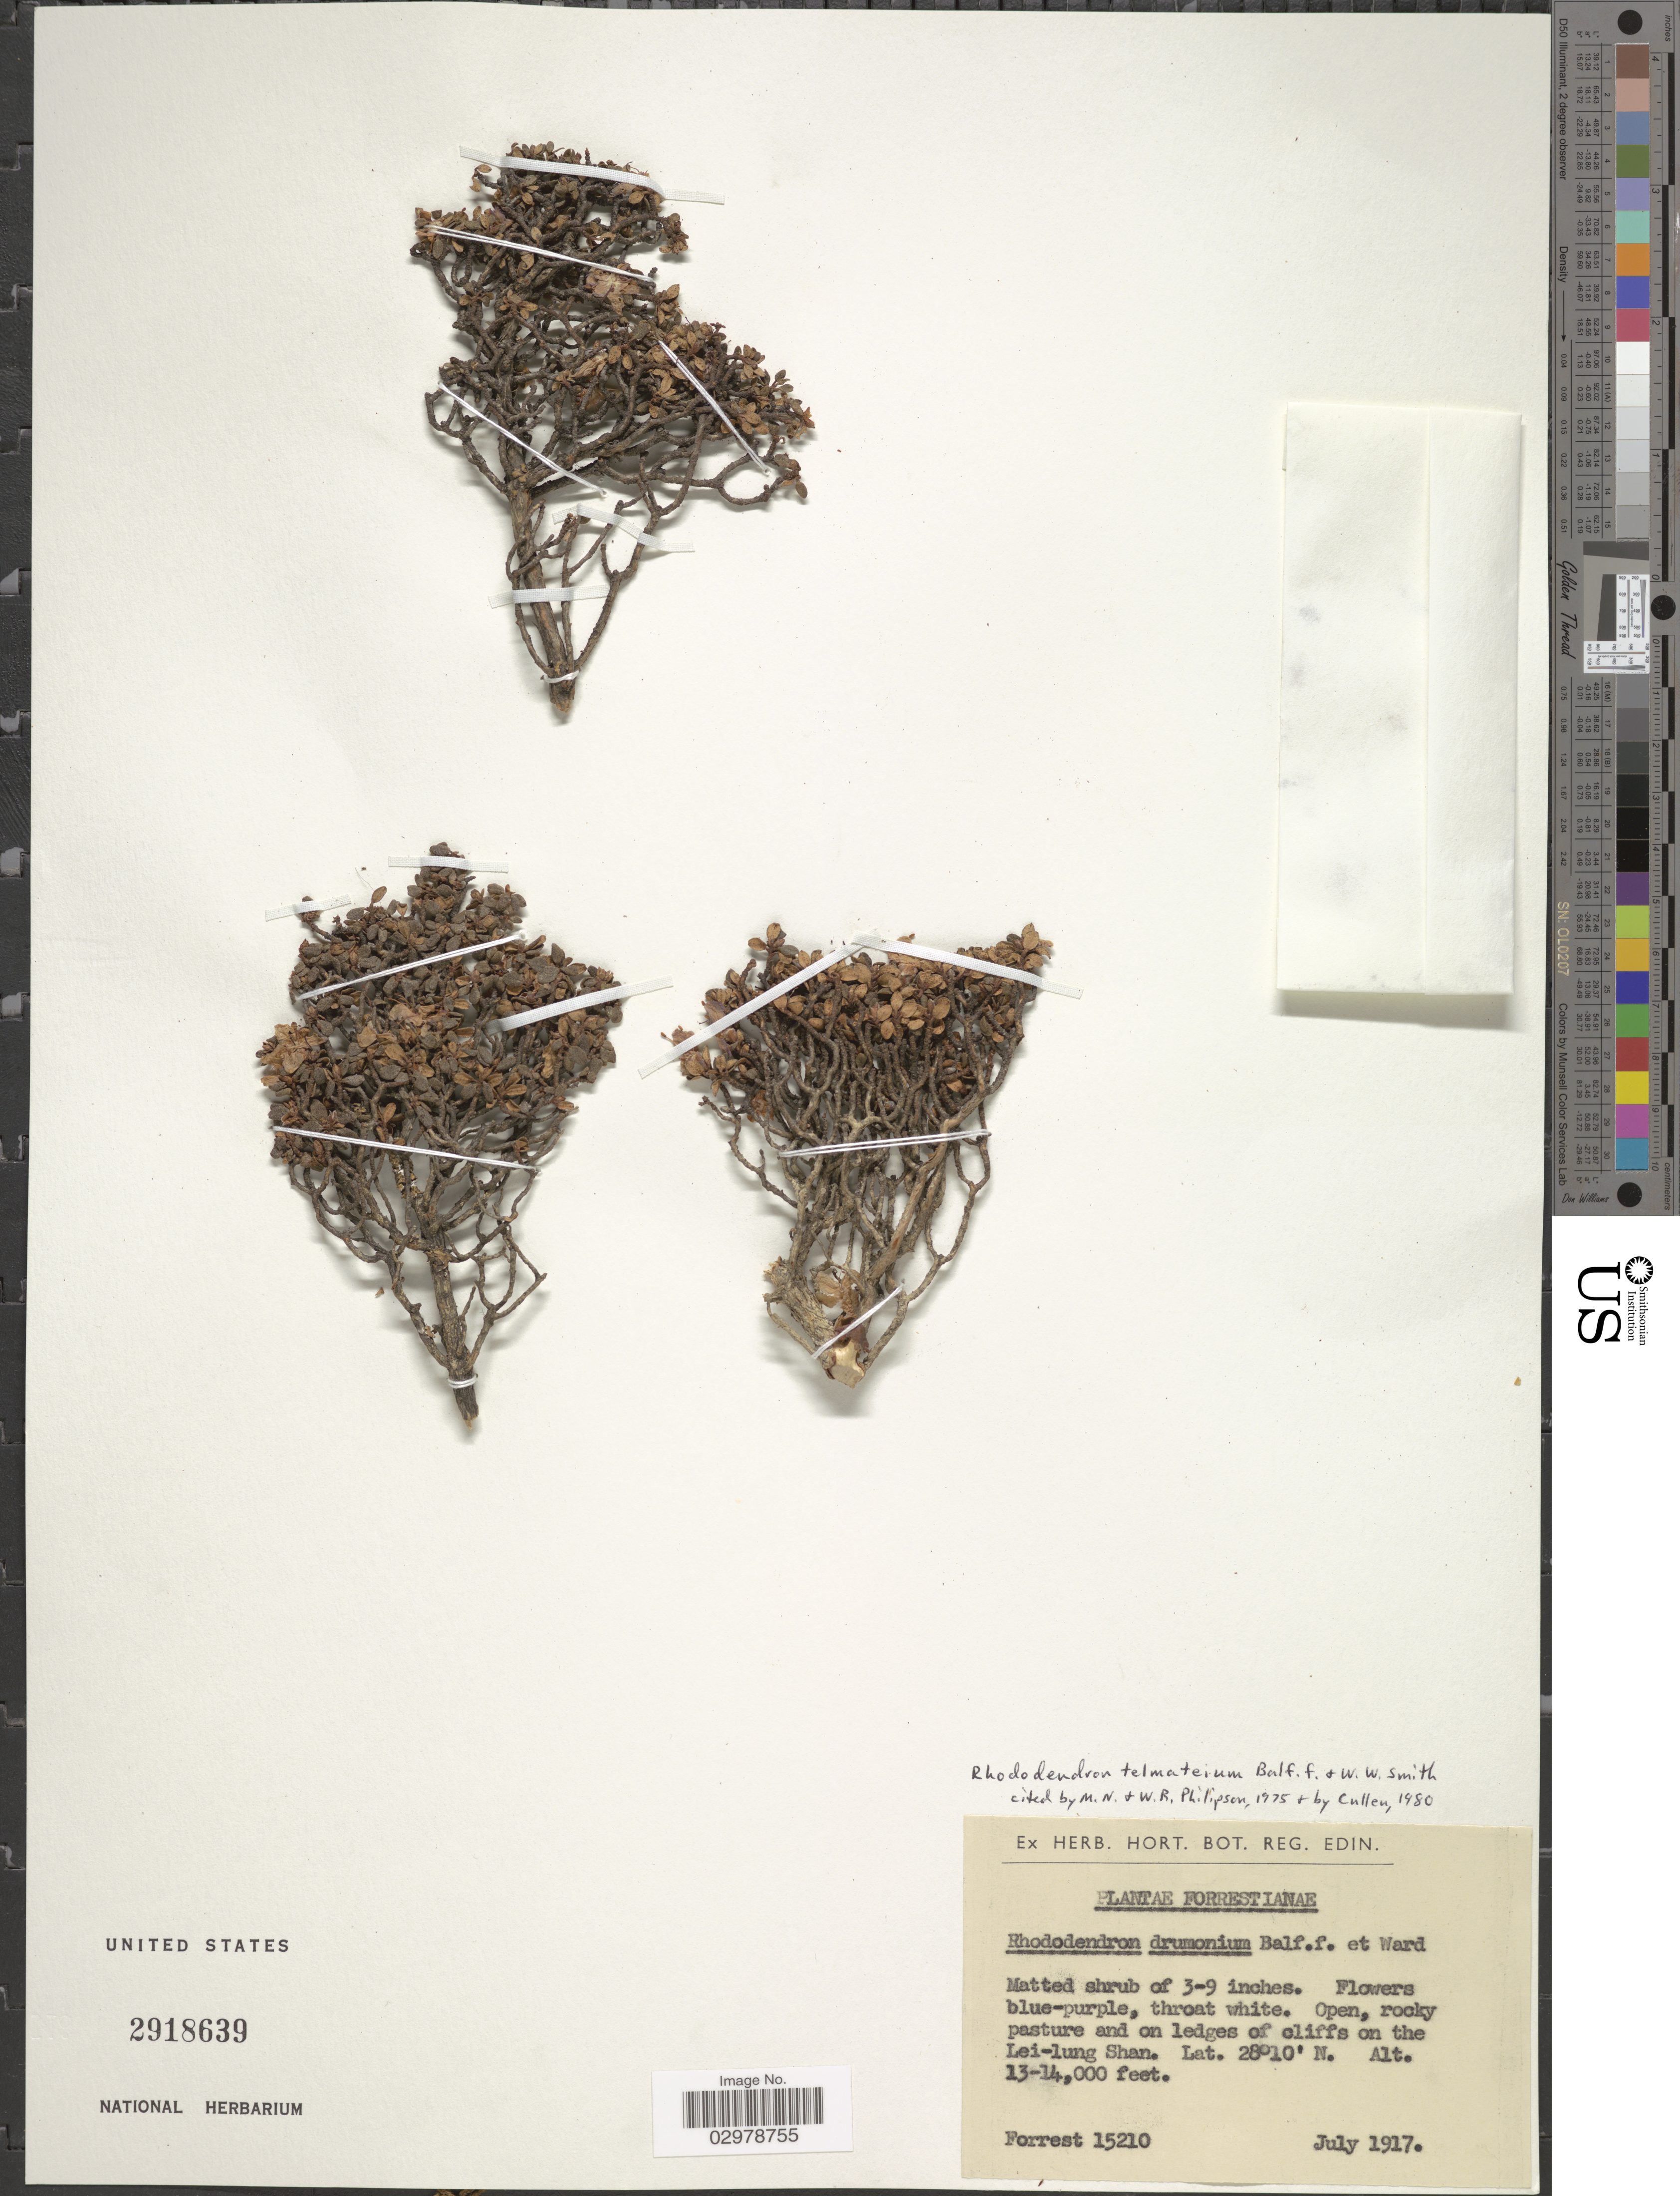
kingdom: Plantae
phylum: Tracheophyta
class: Magnoliopsida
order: Ericales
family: Ericaceae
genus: Rhododendron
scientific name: Rhododendron telmateium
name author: Balf. f. & W.W. Sm.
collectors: -. Forrest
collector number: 15210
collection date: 1917-07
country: China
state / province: Sichuan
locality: Cliffs on the Lei-lung Shan.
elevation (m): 3962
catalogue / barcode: US 2918639